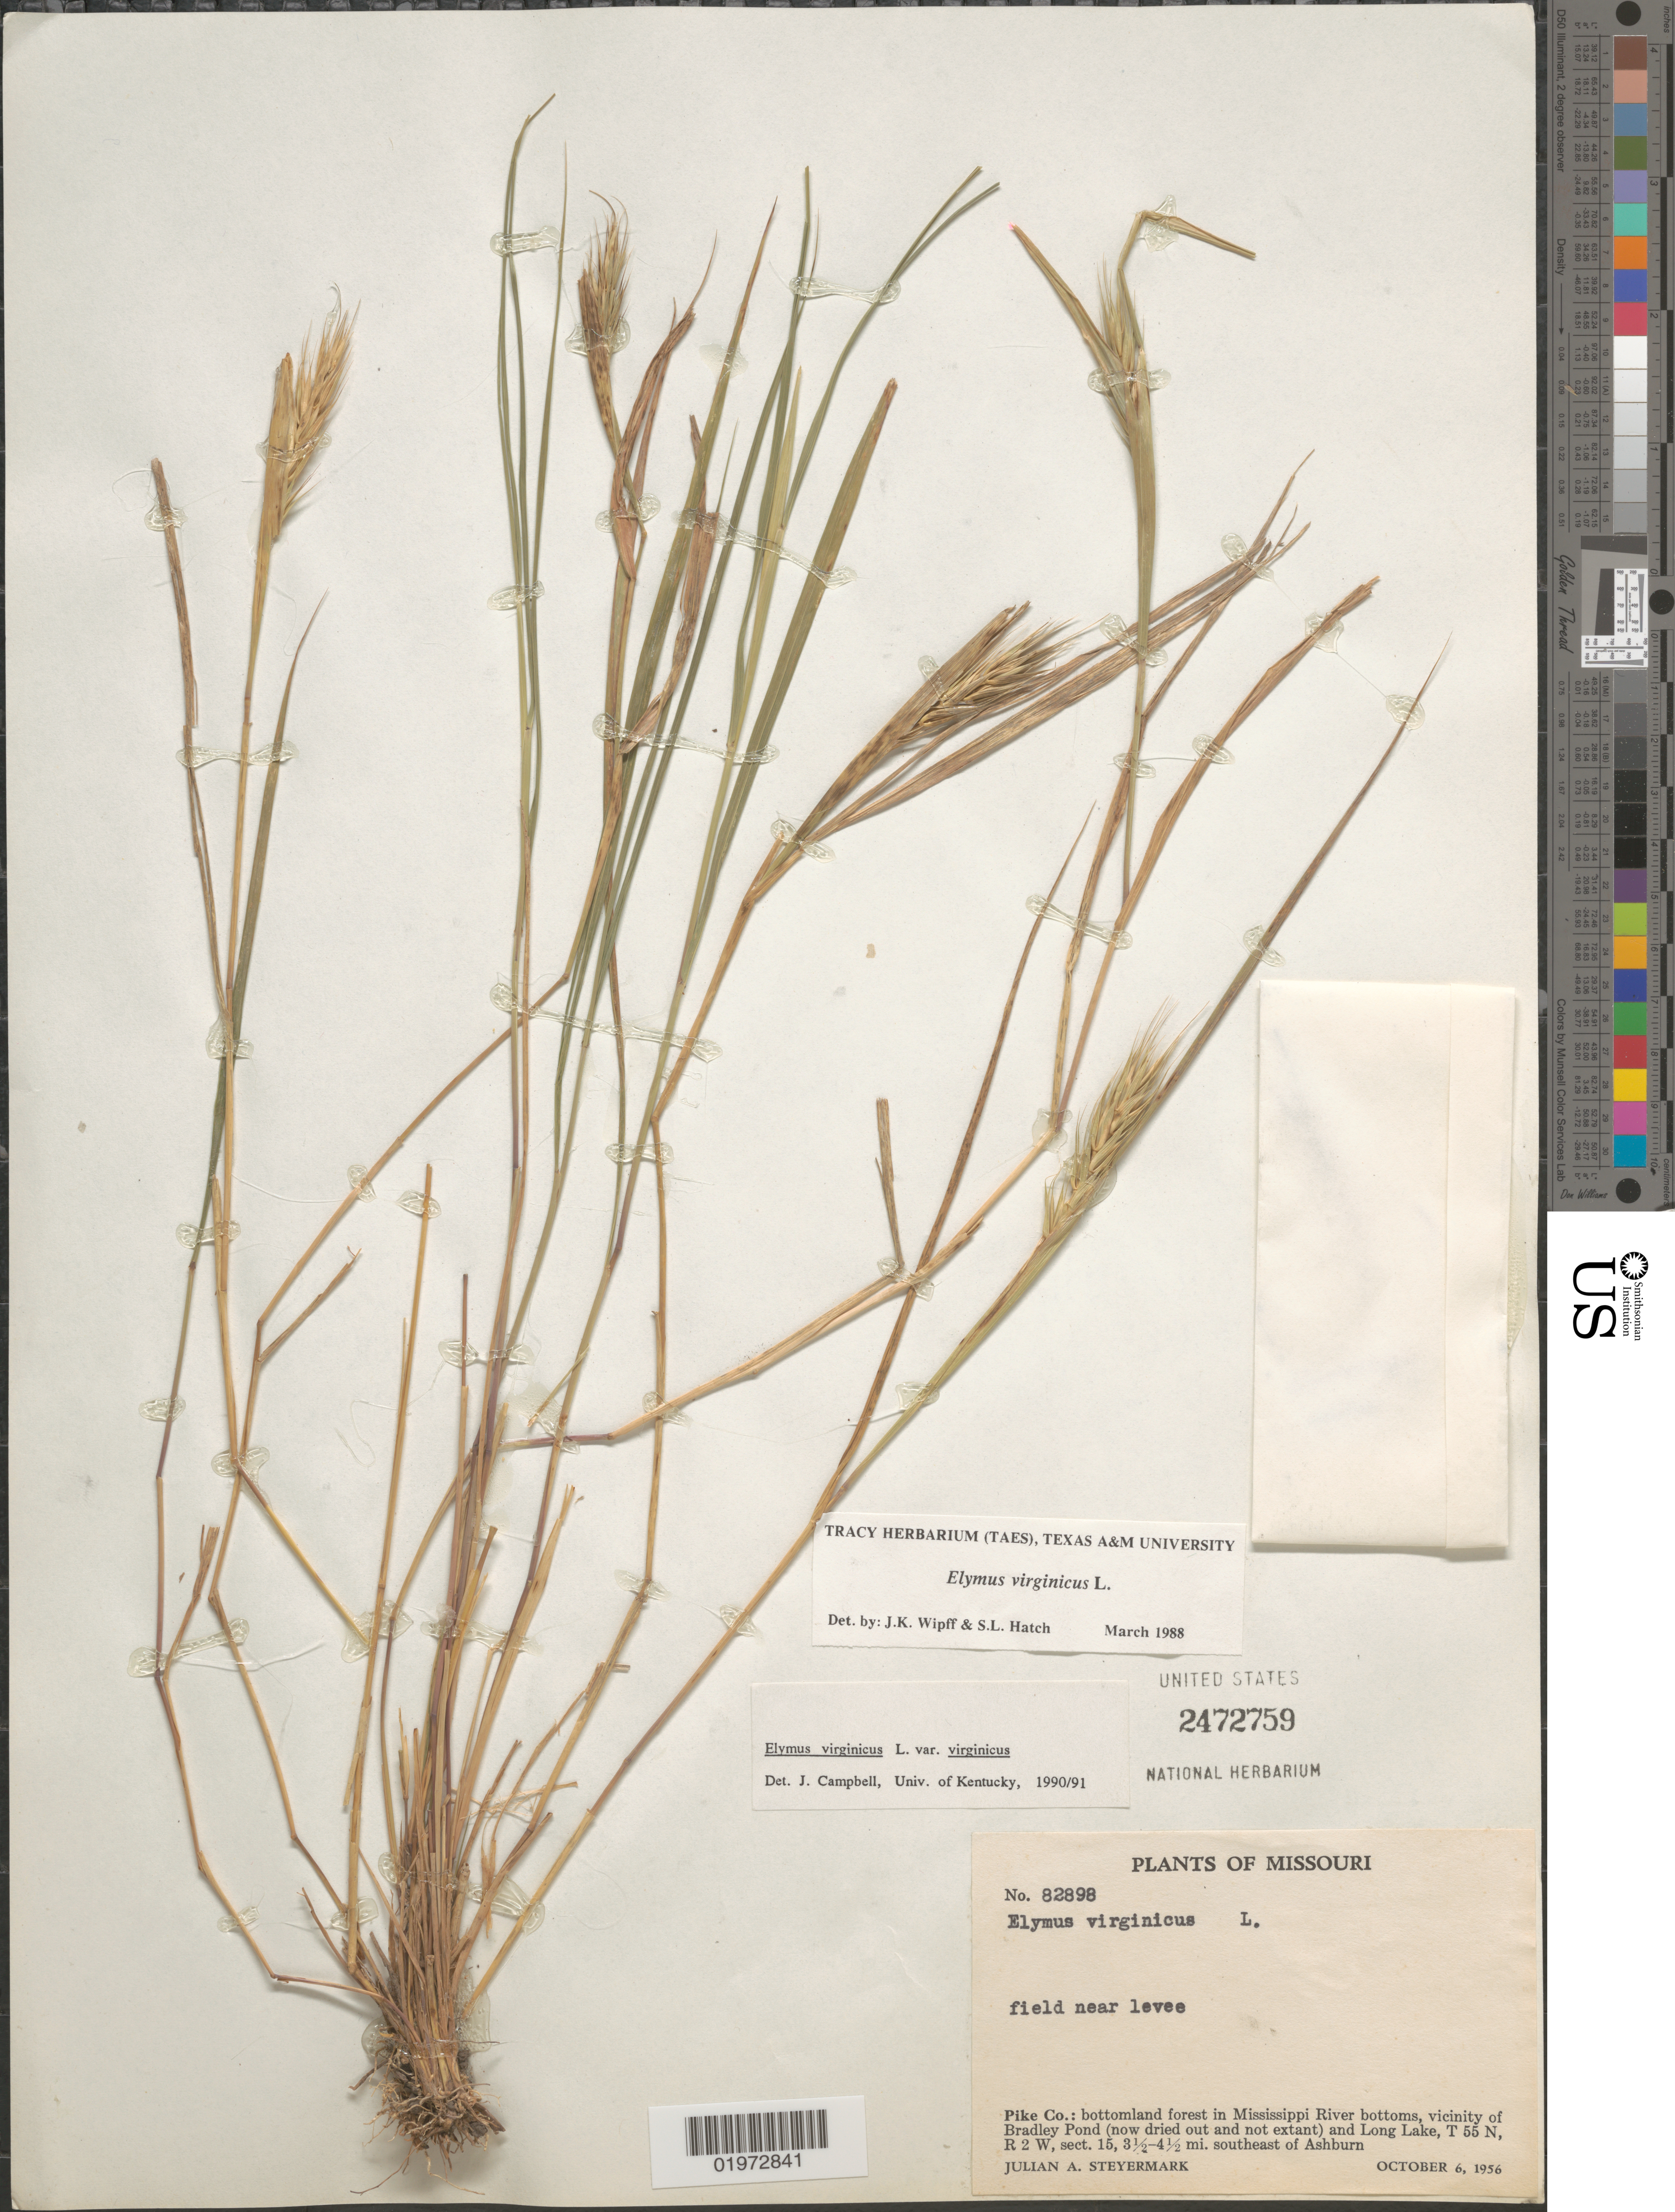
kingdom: Plantae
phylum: Tracheophyta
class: Liliopsida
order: Poales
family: Poaceae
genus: Elymus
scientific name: Elymus virginicus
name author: L.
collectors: J. Steyermark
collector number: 82898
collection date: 1956-10-06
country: United States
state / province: Missouri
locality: Field near levee. Pike Co.: bottomland forest in Mississippi River bottoms, vicinity of Bradley Pond (now dried out and not extant) and Long Lake, T 55 N, R 2 W, sect. 15, 3½-4½ mi. southeast of Ashburn.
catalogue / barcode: US 2472759